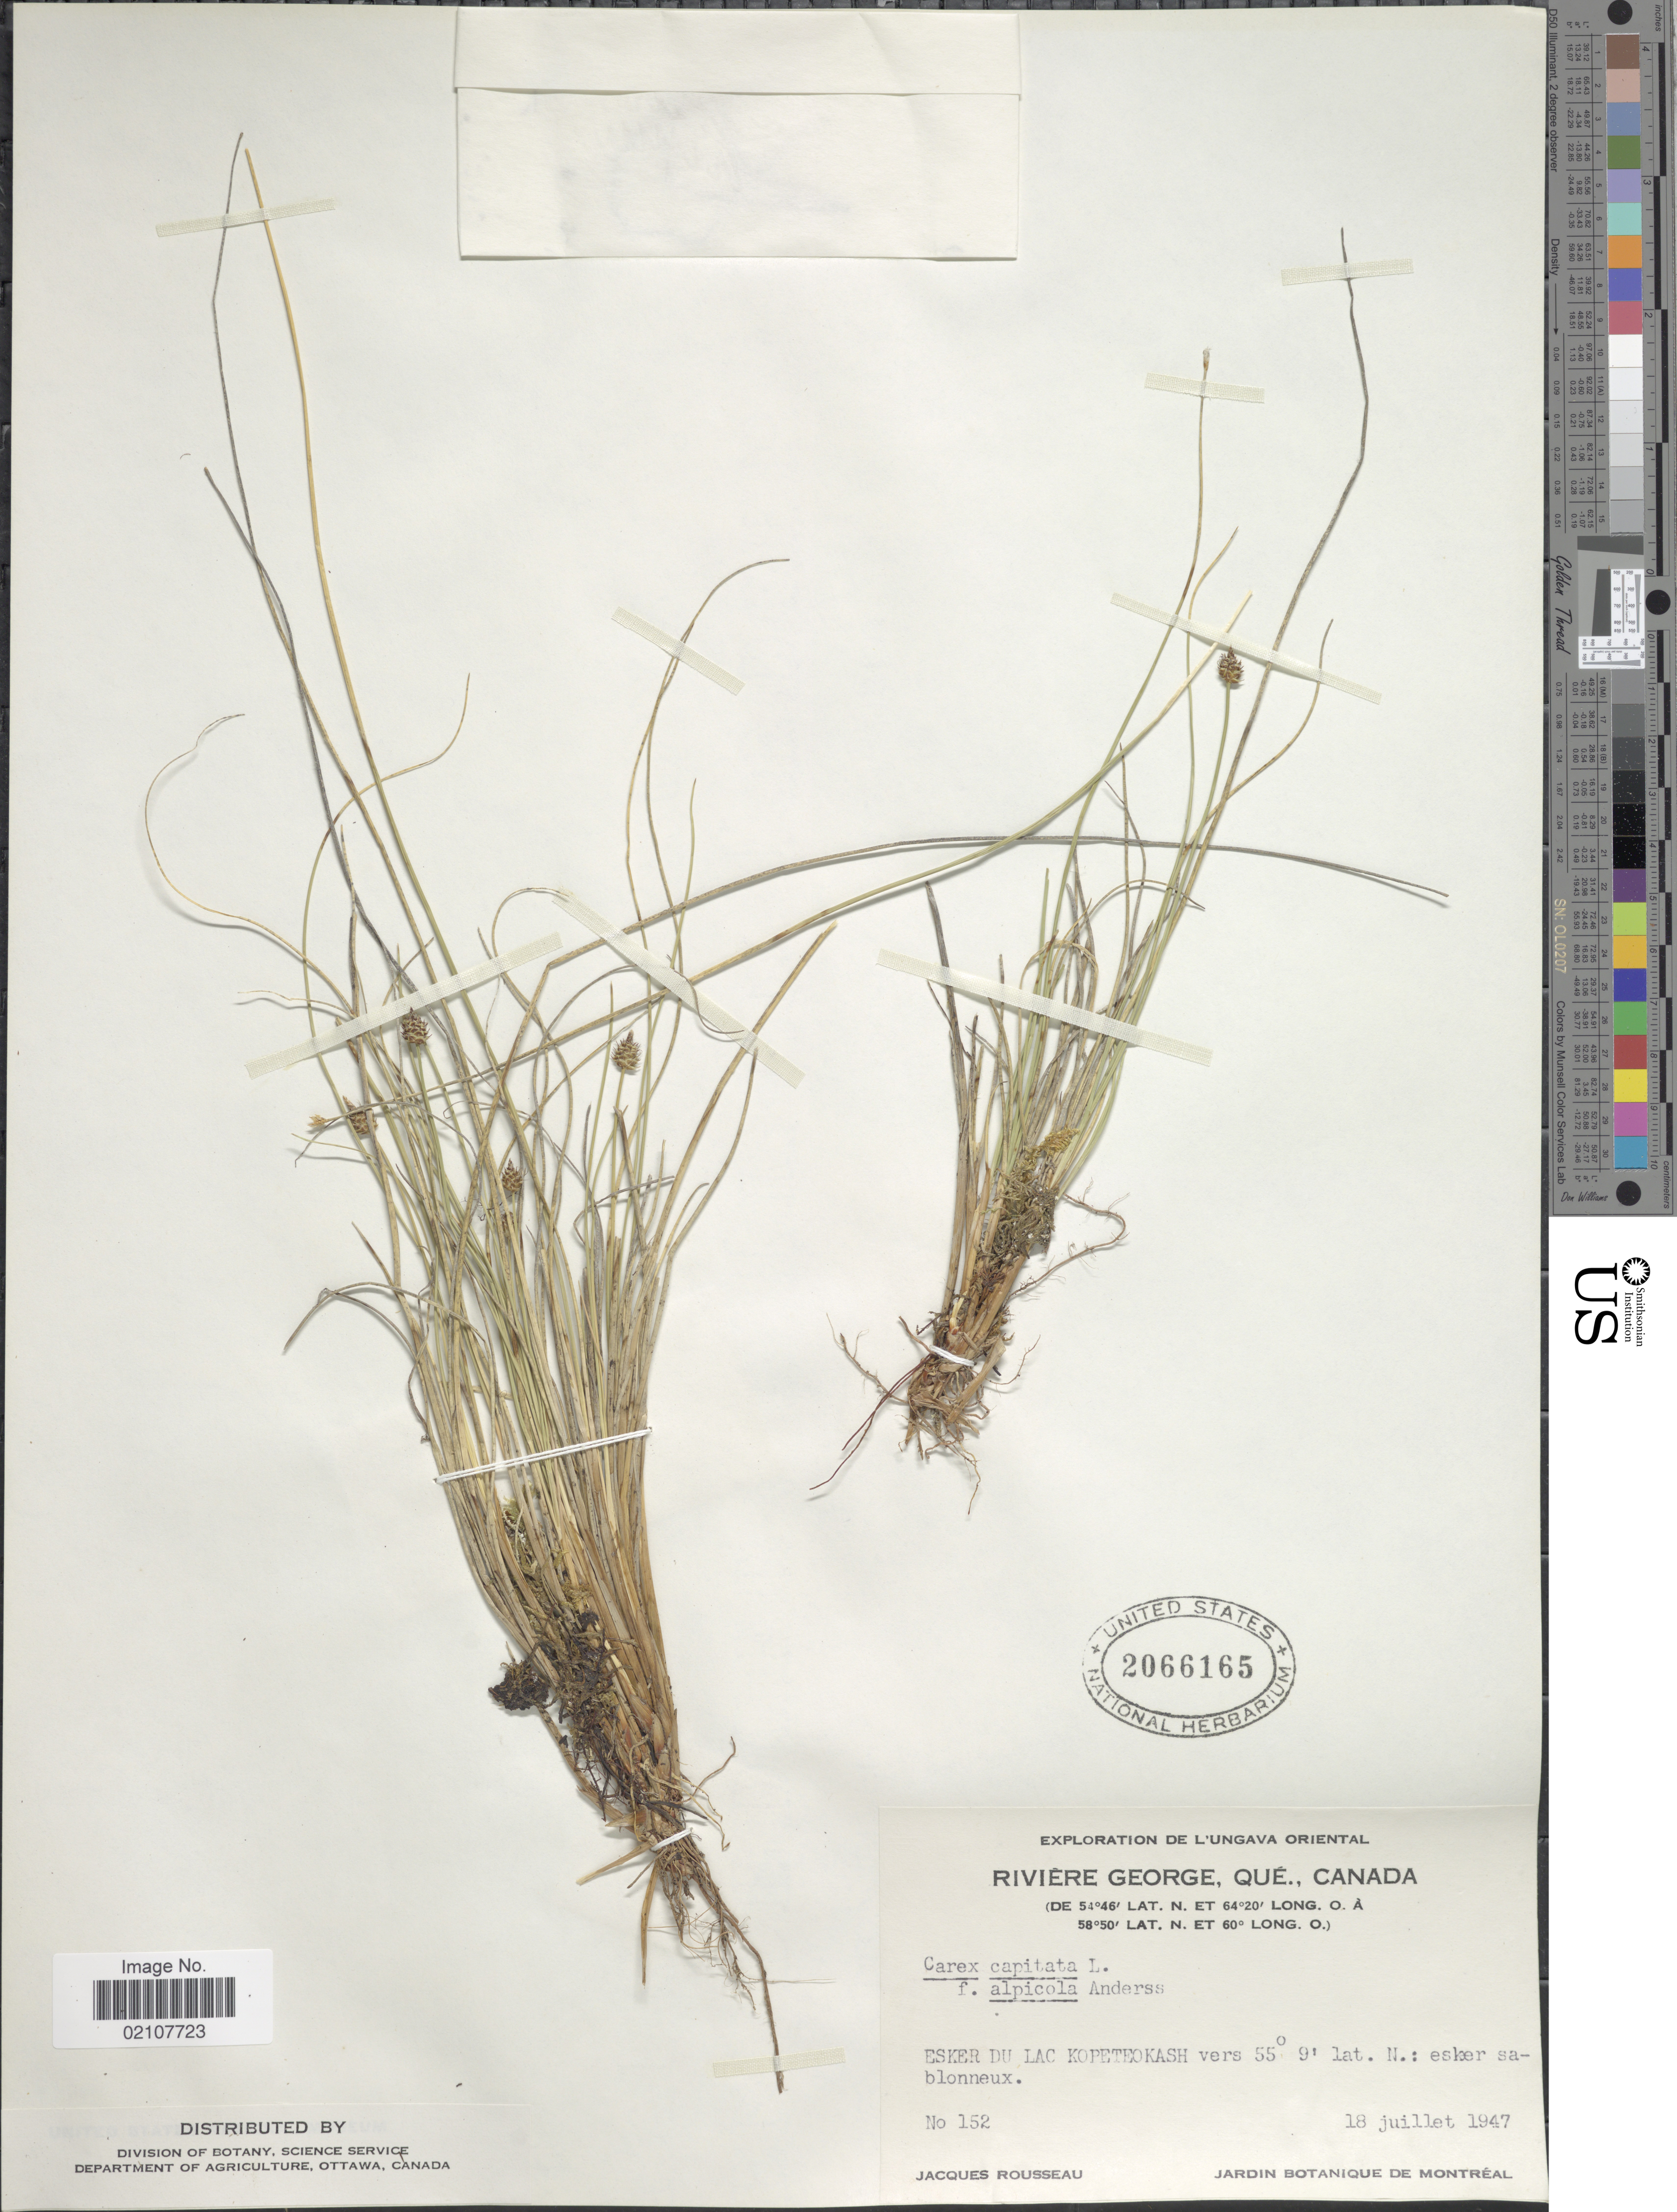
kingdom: Plantae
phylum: Tracheophyta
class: Liliopsida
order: Poales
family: Cyperaceae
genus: Carex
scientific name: Carex capitata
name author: L.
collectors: J. Rousseau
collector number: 152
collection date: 1947-07-17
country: Canada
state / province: Quebec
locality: Riviere George, Que., Canada. Esker du Lac Kopeteokash. Esker sablonneux.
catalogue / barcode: US 2066165